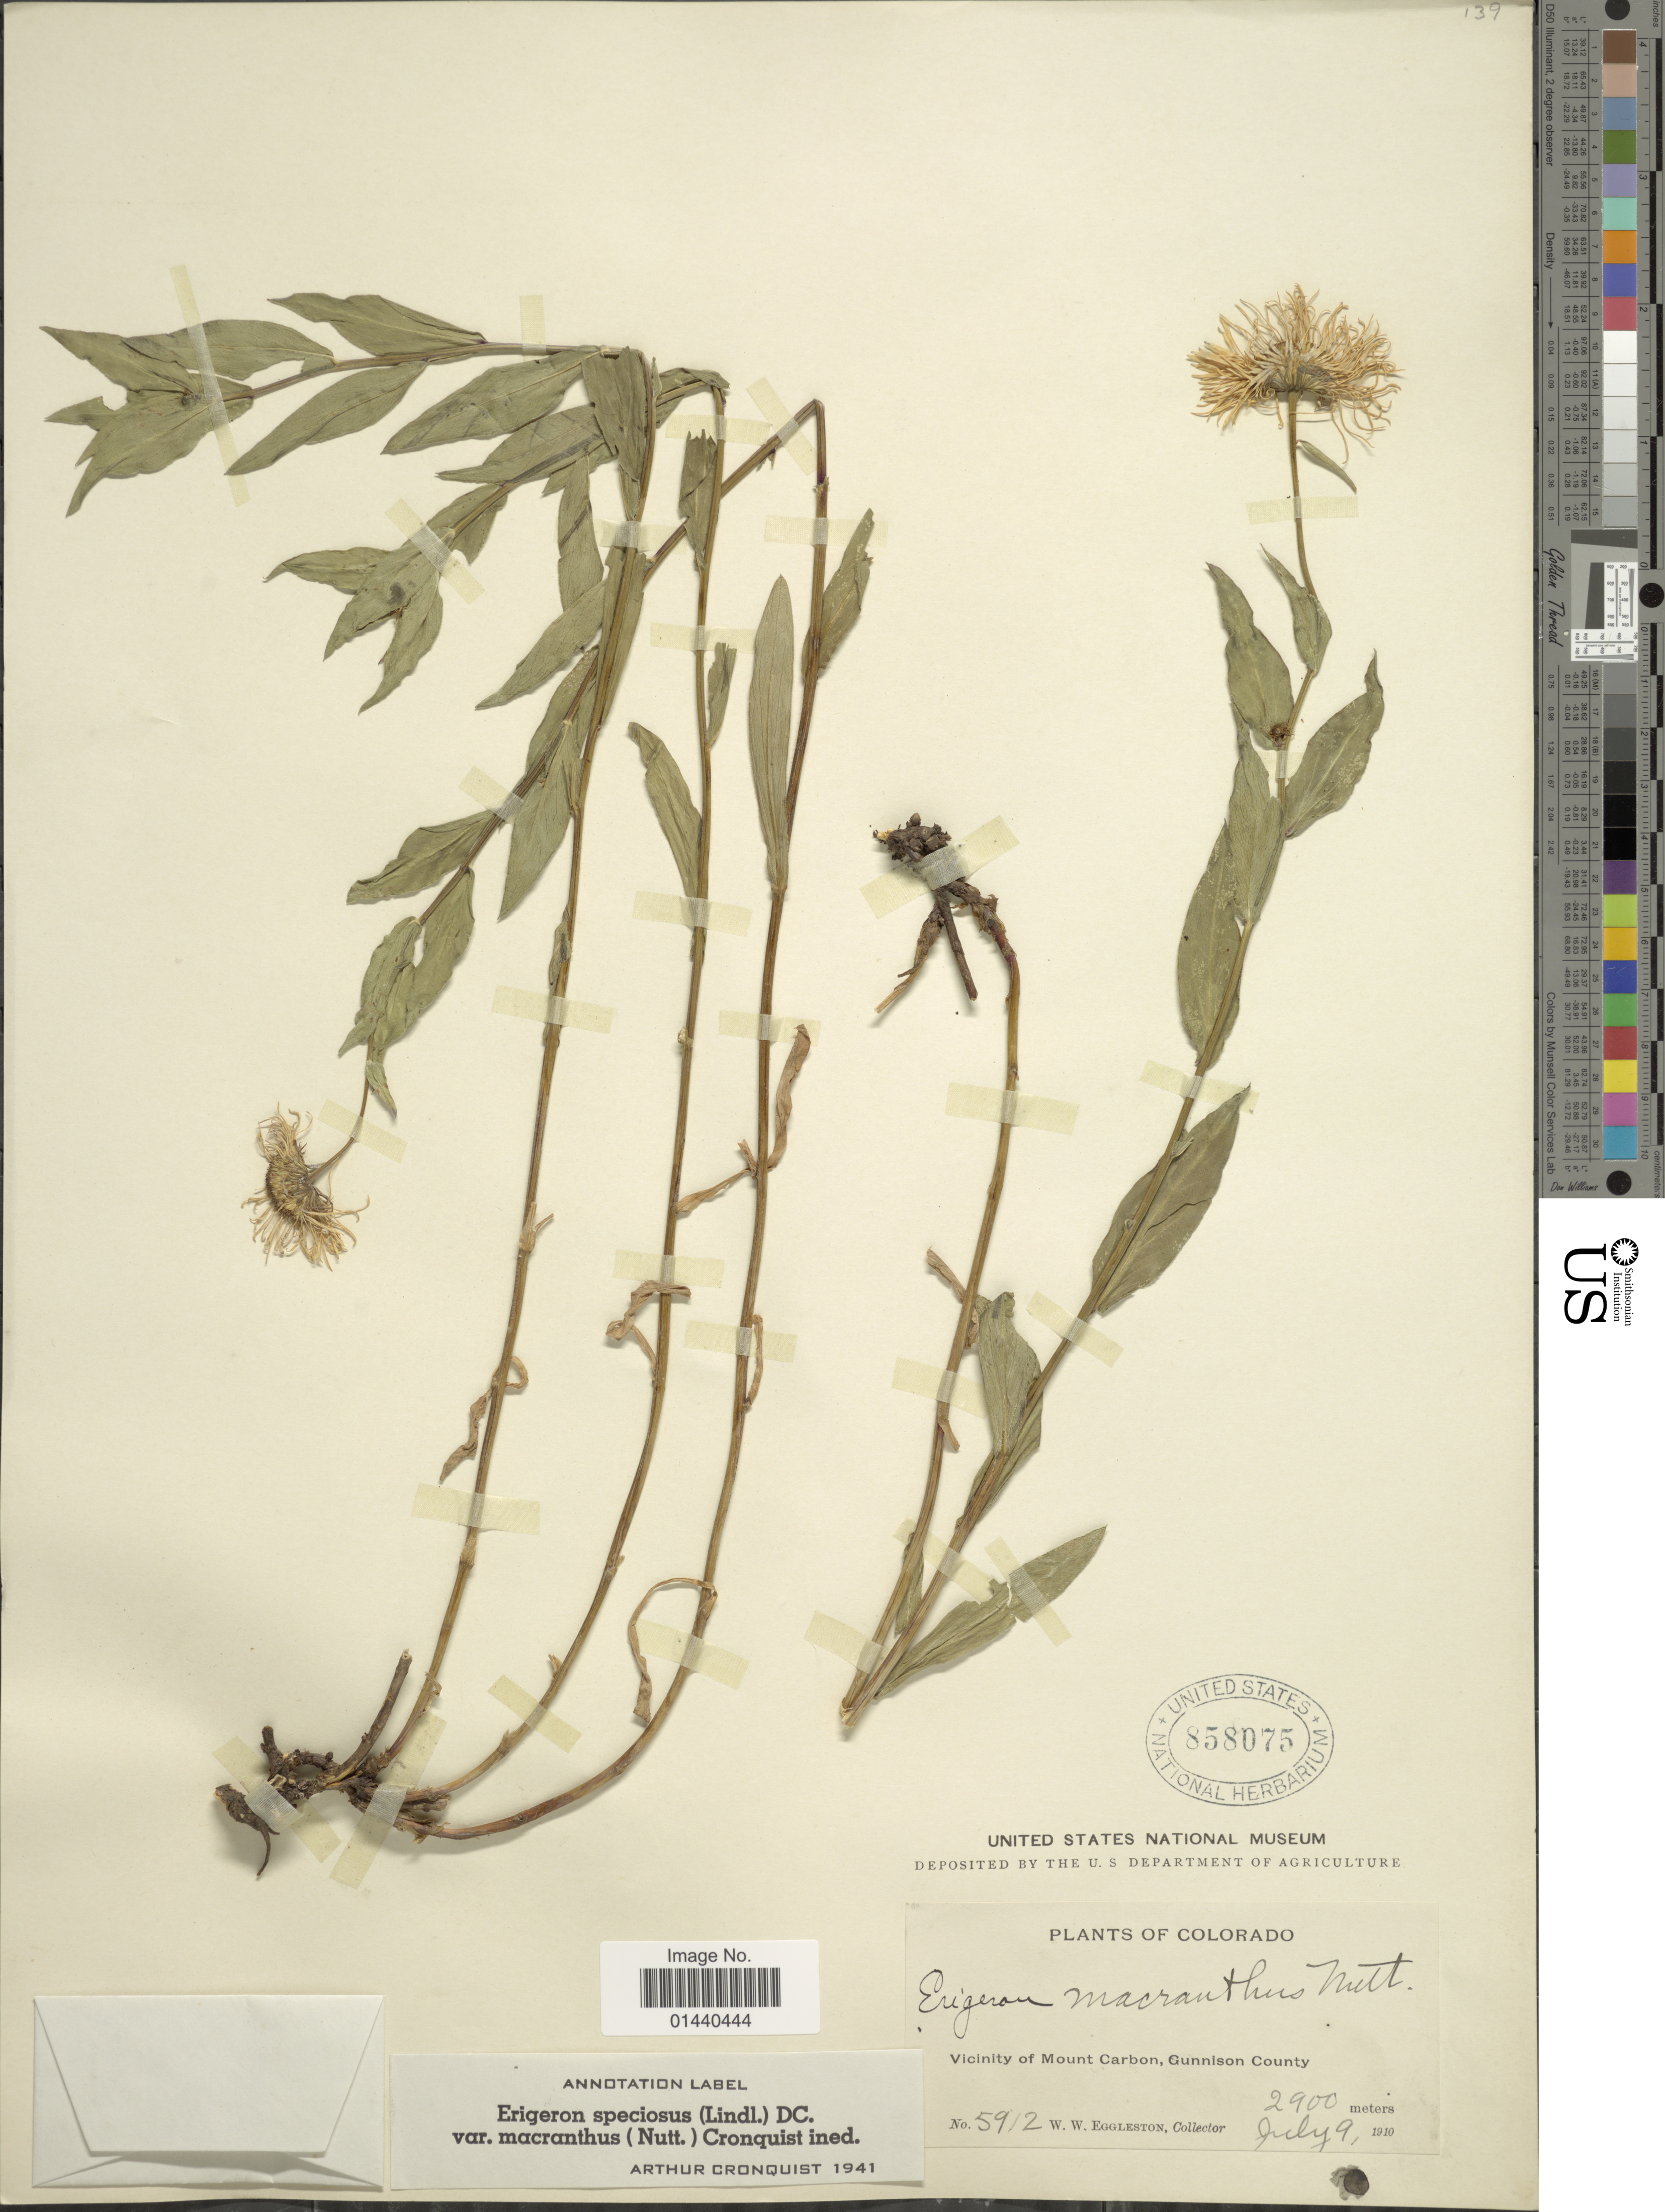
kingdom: Plantae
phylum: Tracheophyta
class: Magnoliopsida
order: Asterales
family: Asteraceae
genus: Erigeron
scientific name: Erigeron speciosus var. macranthus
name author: (Nutt.) Cronq.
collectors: W. W. Eggleston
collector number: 5912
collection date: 1910-07-09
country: United States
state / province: Colorado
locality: Vicinity of Mount Carbon, Gunnison County.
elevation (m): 2900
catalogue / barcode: US 858075